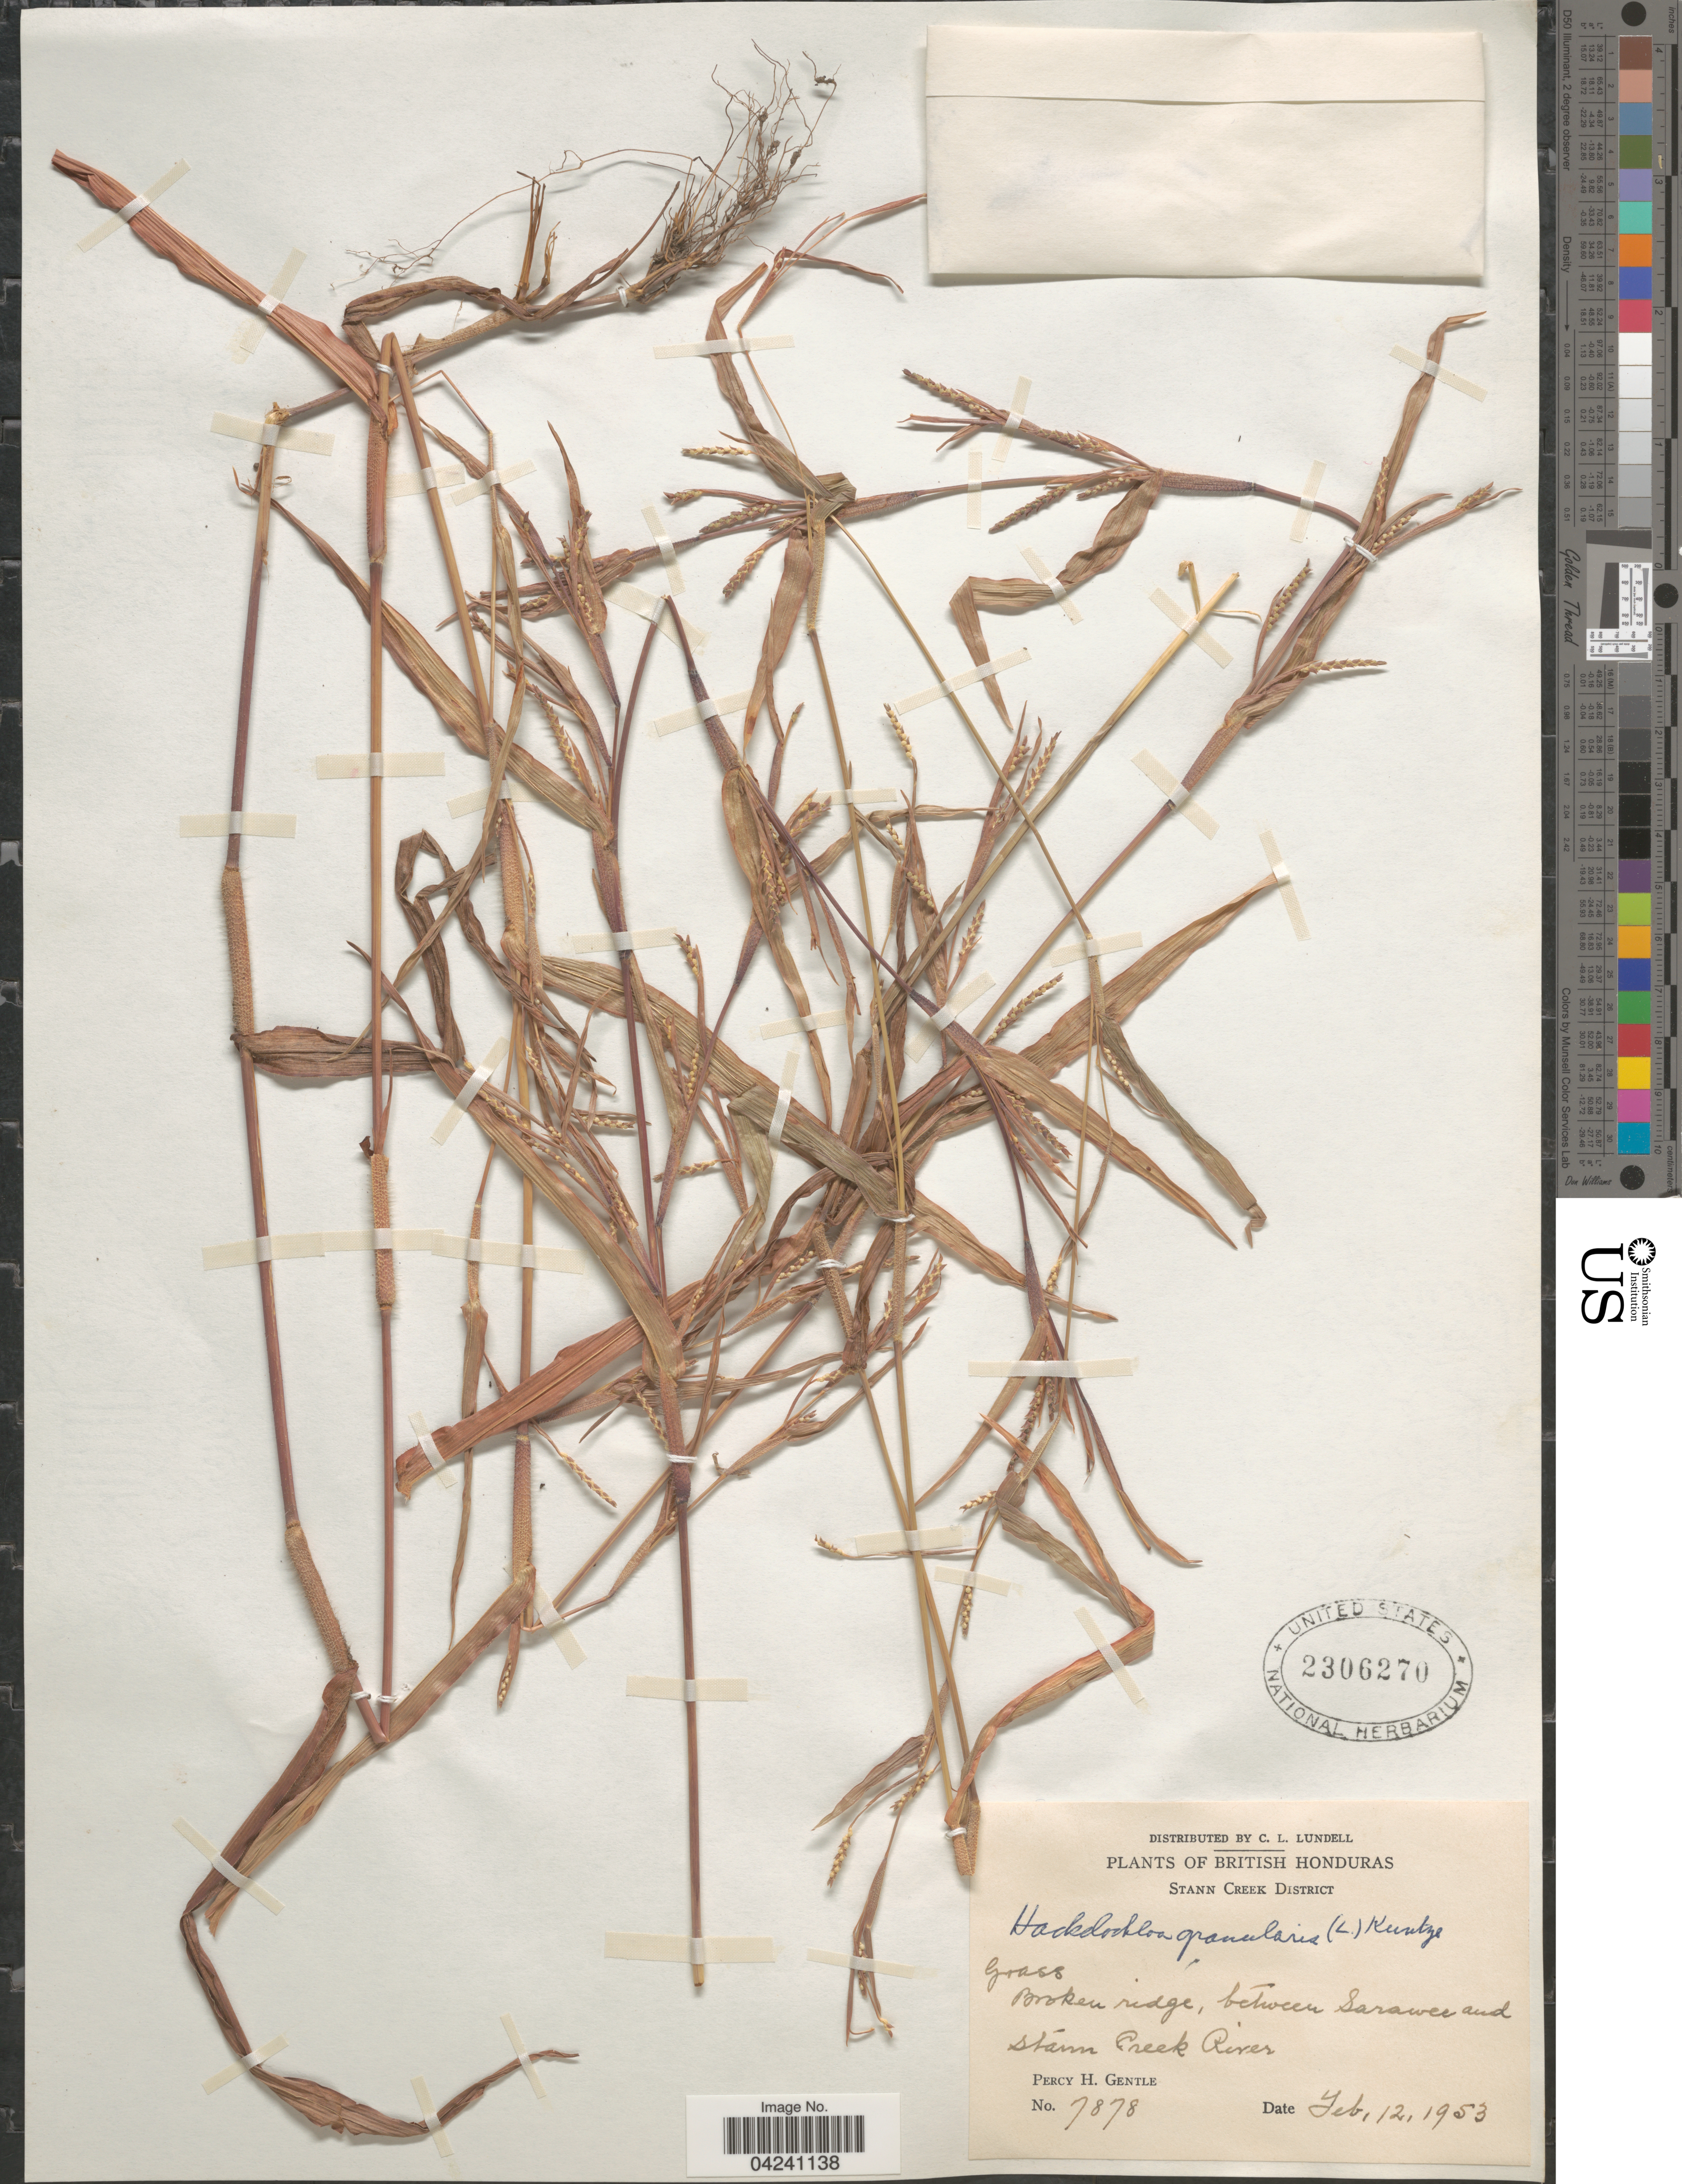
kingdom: Plantae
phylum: Tracheophyta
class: Liliopsida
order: Poales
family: Poaceae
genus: Hackelochloa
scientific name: Hackelochloa granularis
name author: (L.) Kuntze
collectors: P. H. Gentle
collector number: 7878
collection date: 1953-02-12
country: Belize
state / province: Stann Creek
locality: British Honduras. Stann Creek District. Broken ridge, between Sarawee and Stann Creek River.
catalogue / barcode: US 2306270